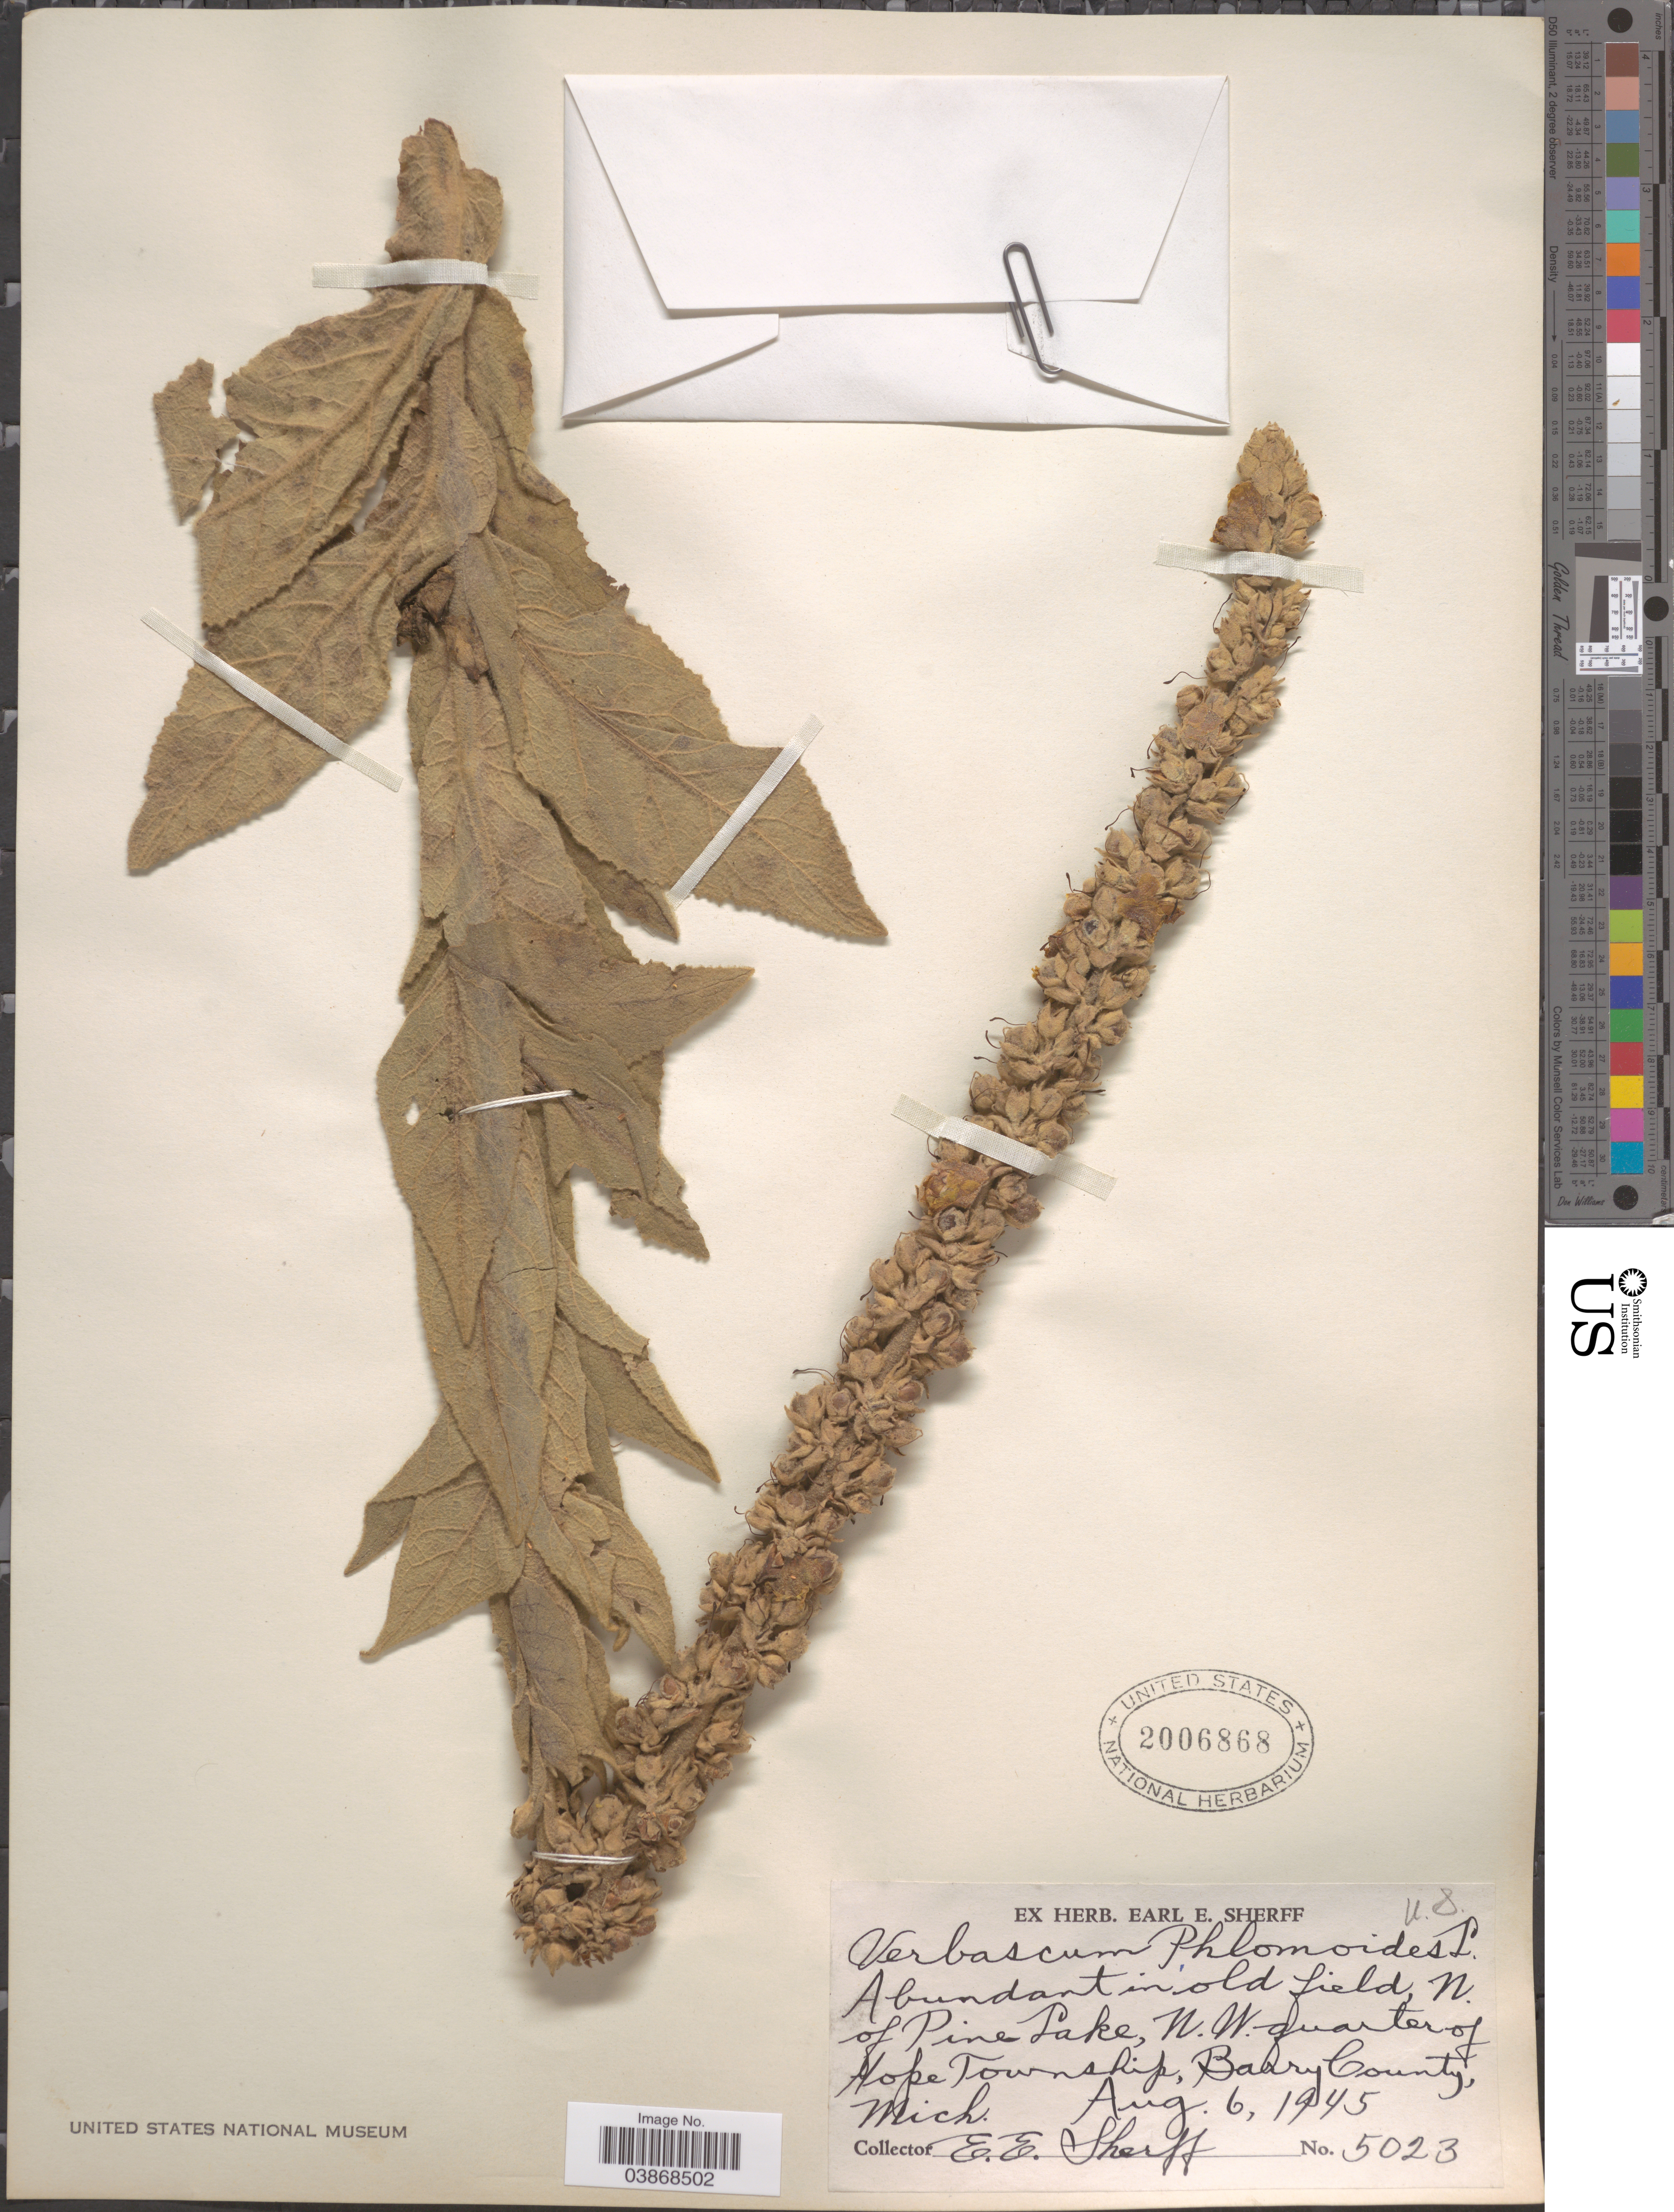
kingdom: Plantae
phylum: Tracheophyta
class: Magnoliopsida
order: Lamiales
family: Scrophulariaceae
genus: Verbascum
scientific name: Verbascum phlomoides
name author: L.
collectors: E. E. Sherff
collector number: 5023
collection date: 1945-08-06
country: United States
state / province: Michigan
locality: N. of Pine Lake, N. W. quarter of Hope Township, Barry County.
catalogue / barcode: US 2006868